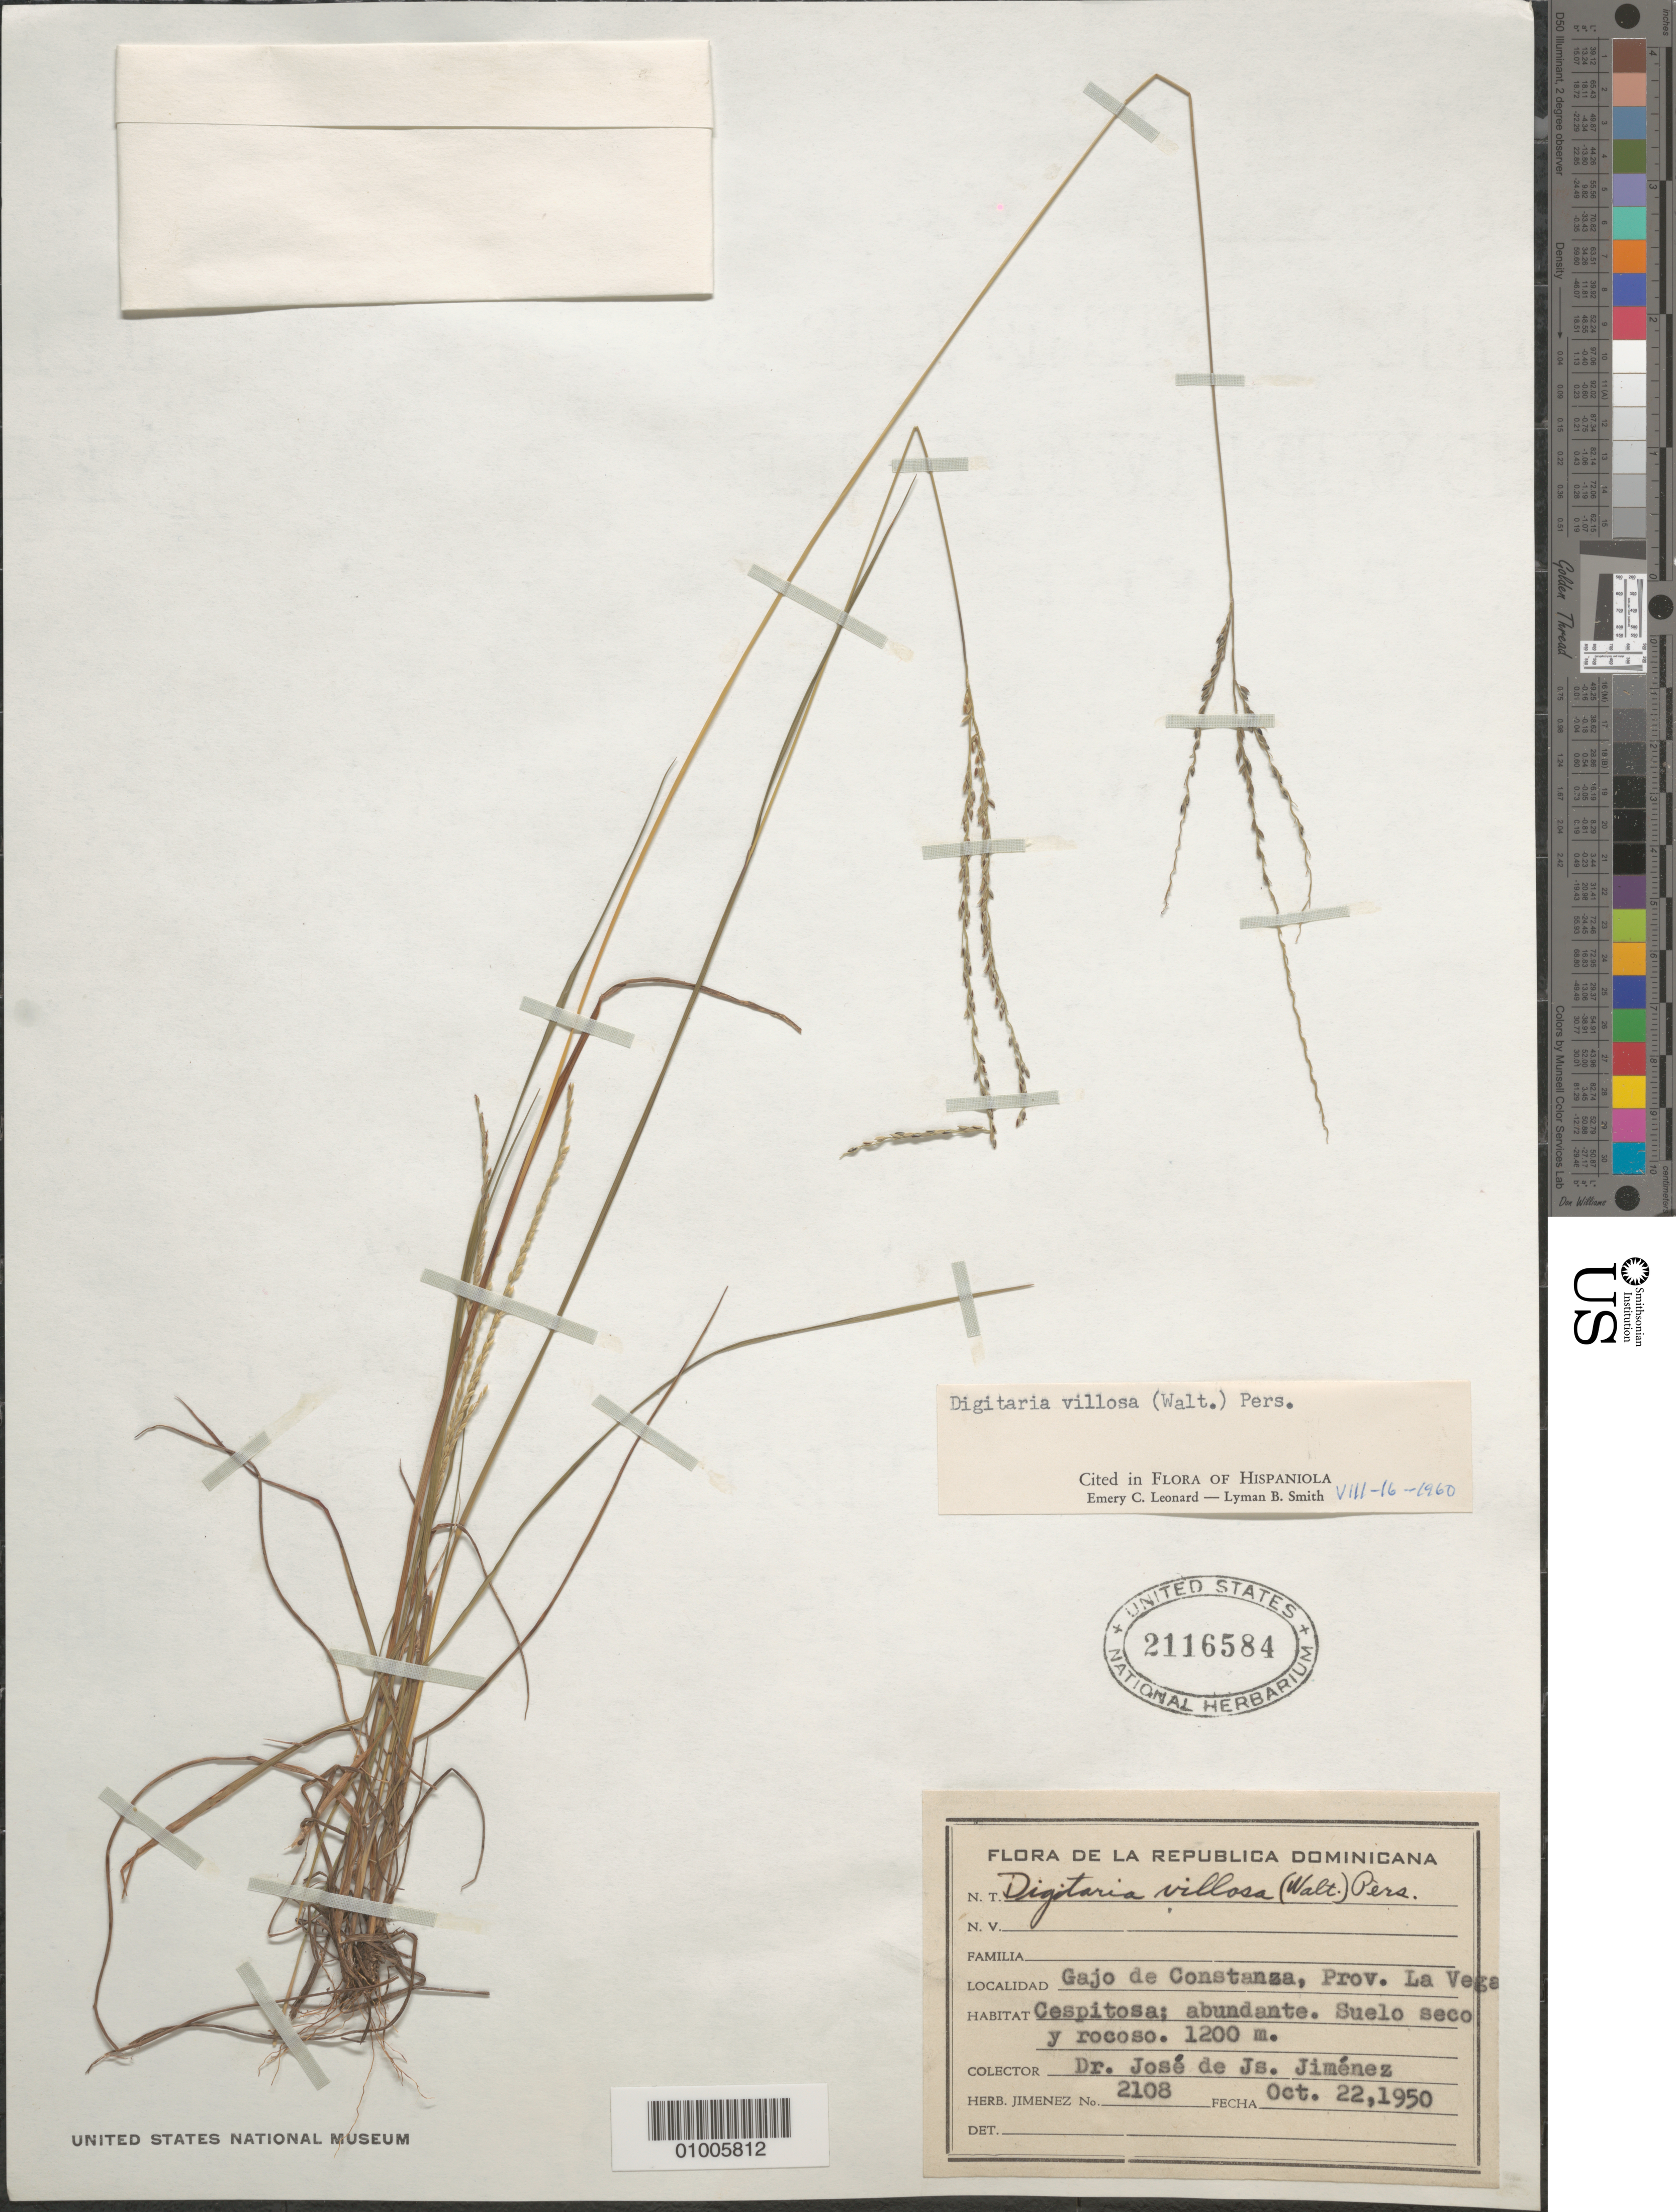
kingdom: Plantae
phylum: Tracheophyta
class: Liliopsida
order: Poales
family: Poaceae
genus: Digitaria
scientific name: Digitaria villosa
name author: (Walter) Pers.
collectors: Jimenez, --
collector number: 2108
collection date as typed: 22 Oct 1950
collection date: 1950-10-22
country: Dominican Republic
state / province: La Vega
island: Hispaniola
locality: Gajo de Constanza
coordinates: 0 N, 0 E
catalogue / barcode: US 2116584